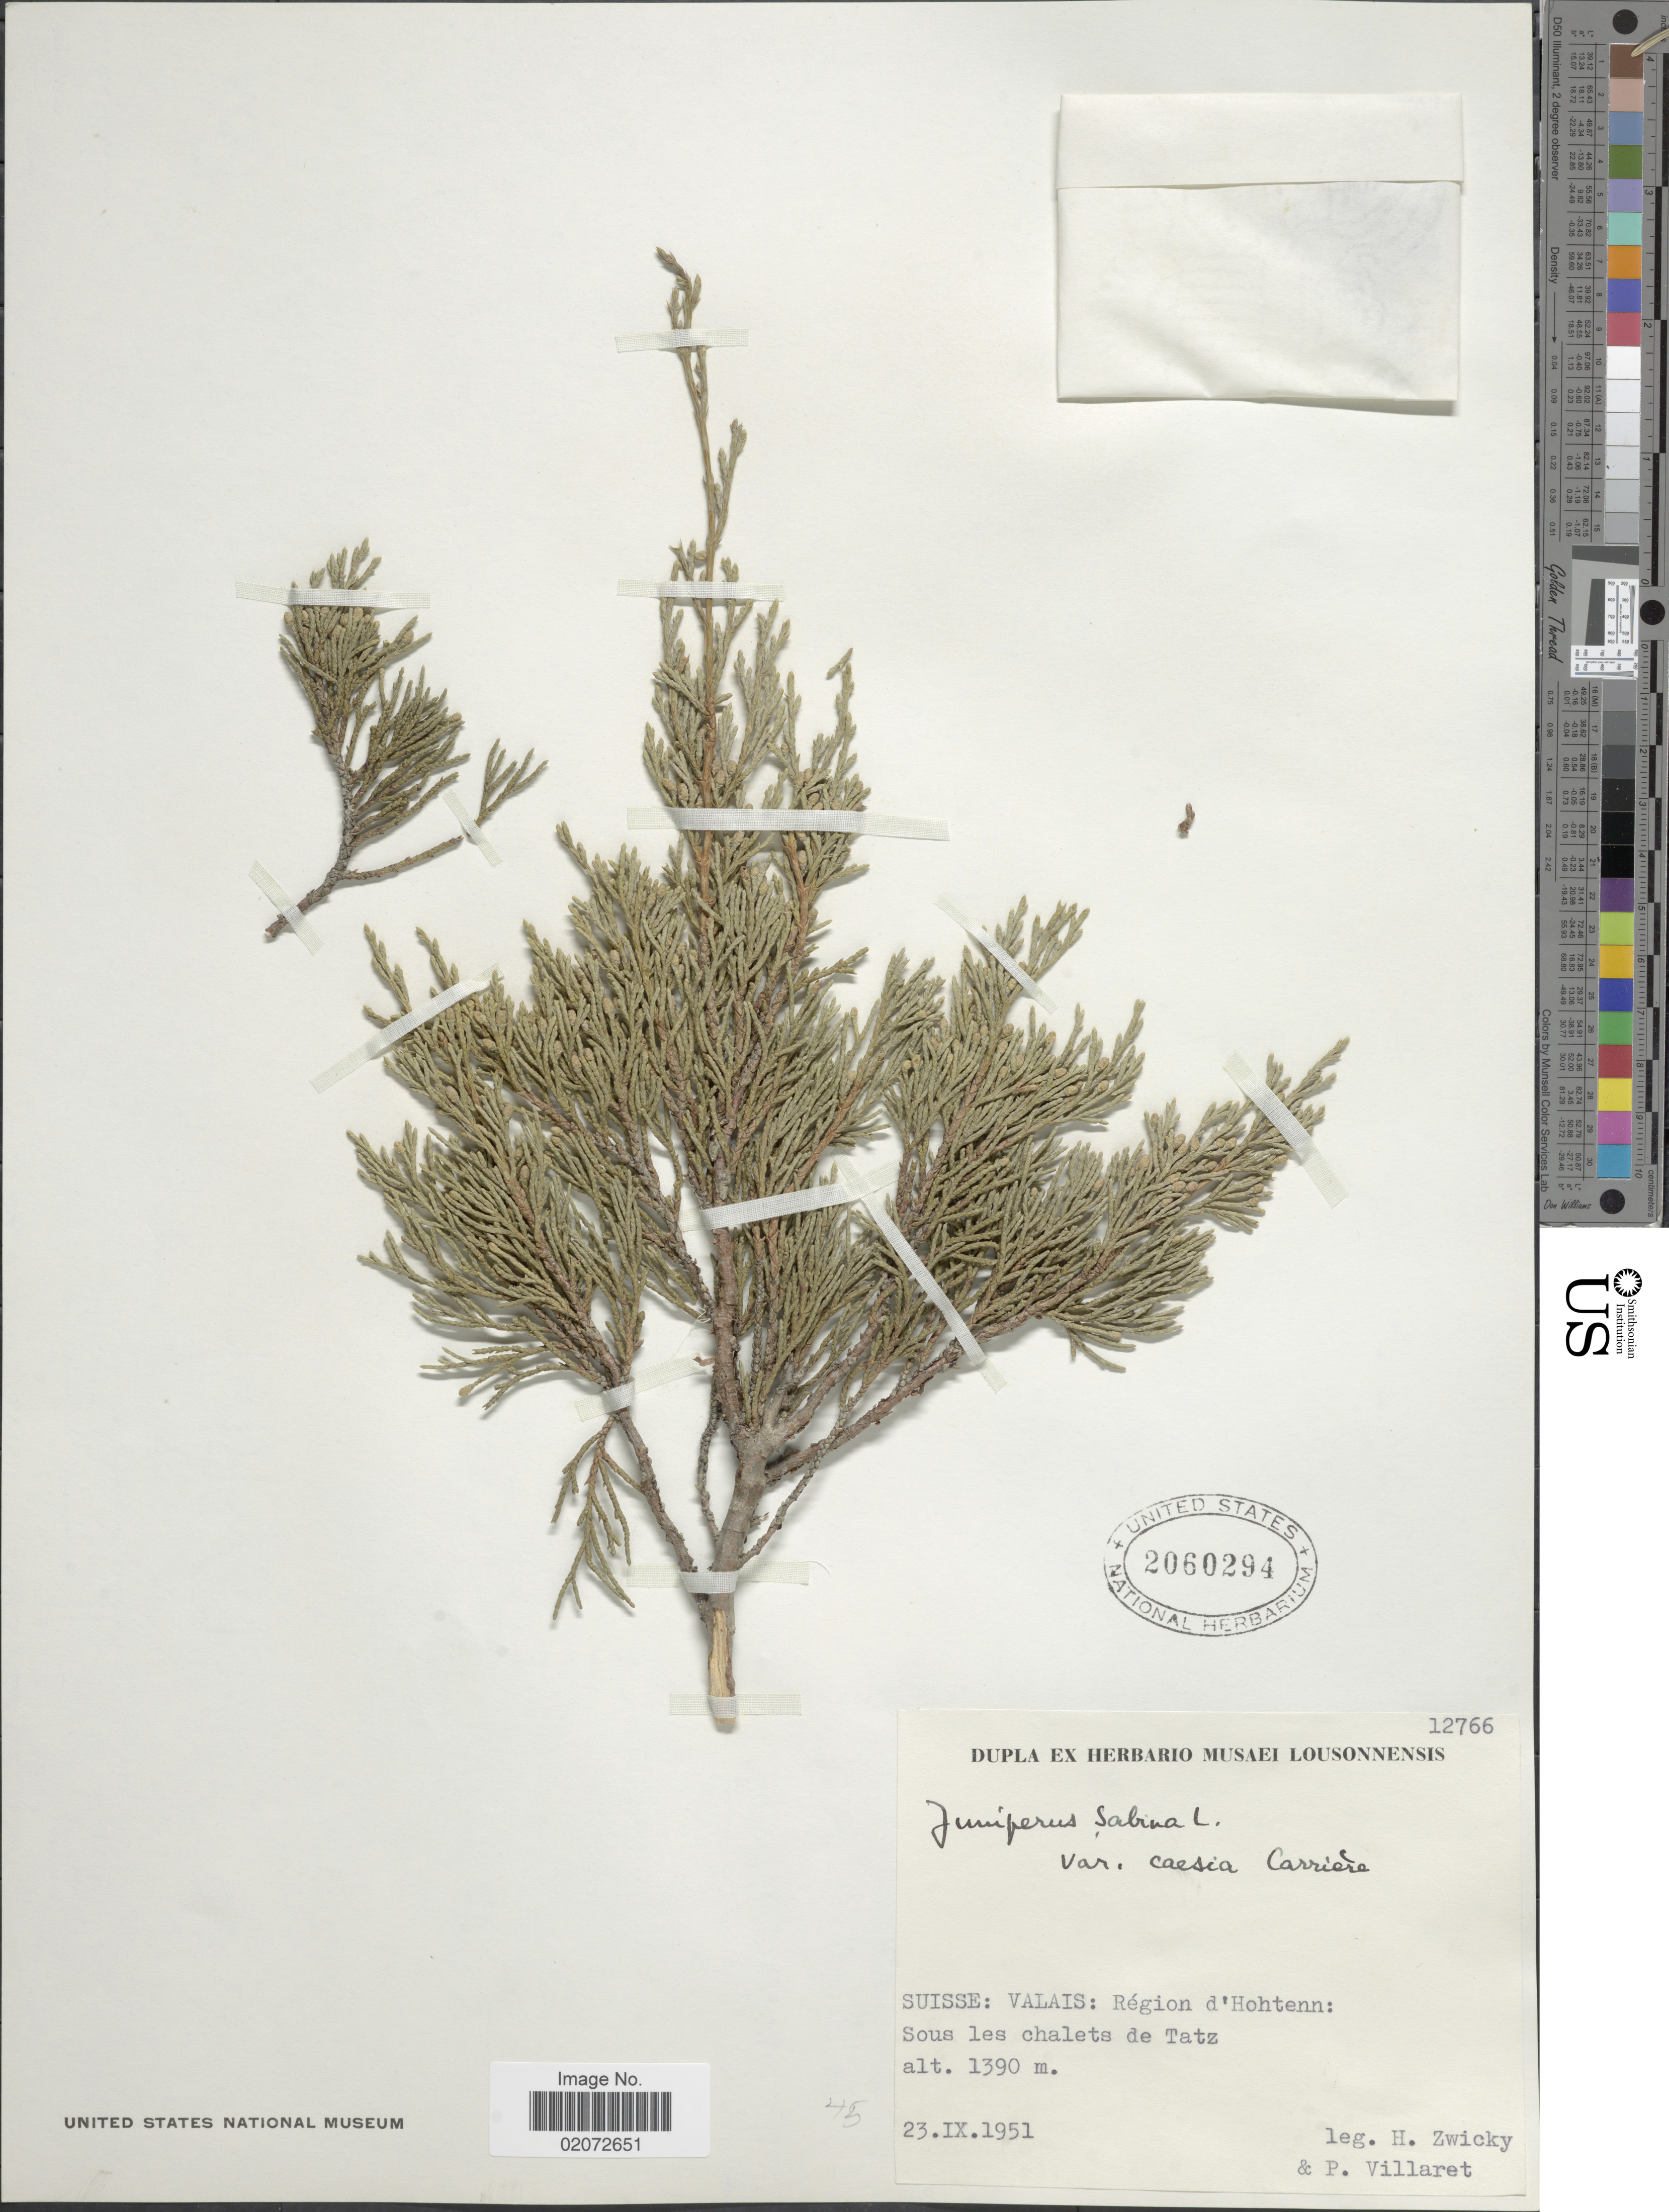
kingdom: Plantae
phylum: Tracheophyta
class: Pinopsida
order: Pinales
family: Cupressaceae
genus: Juniperus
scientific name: Juniperus sabina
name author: L.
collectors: H. Zwicky & P. Villaret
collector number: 12766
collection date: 1951-09-23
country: Switzerland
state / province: Valais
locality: Suisse: Valais: Region d'Hohtenn: Sous les chalets de Tatz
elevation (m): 1390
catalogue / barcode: US 2060294